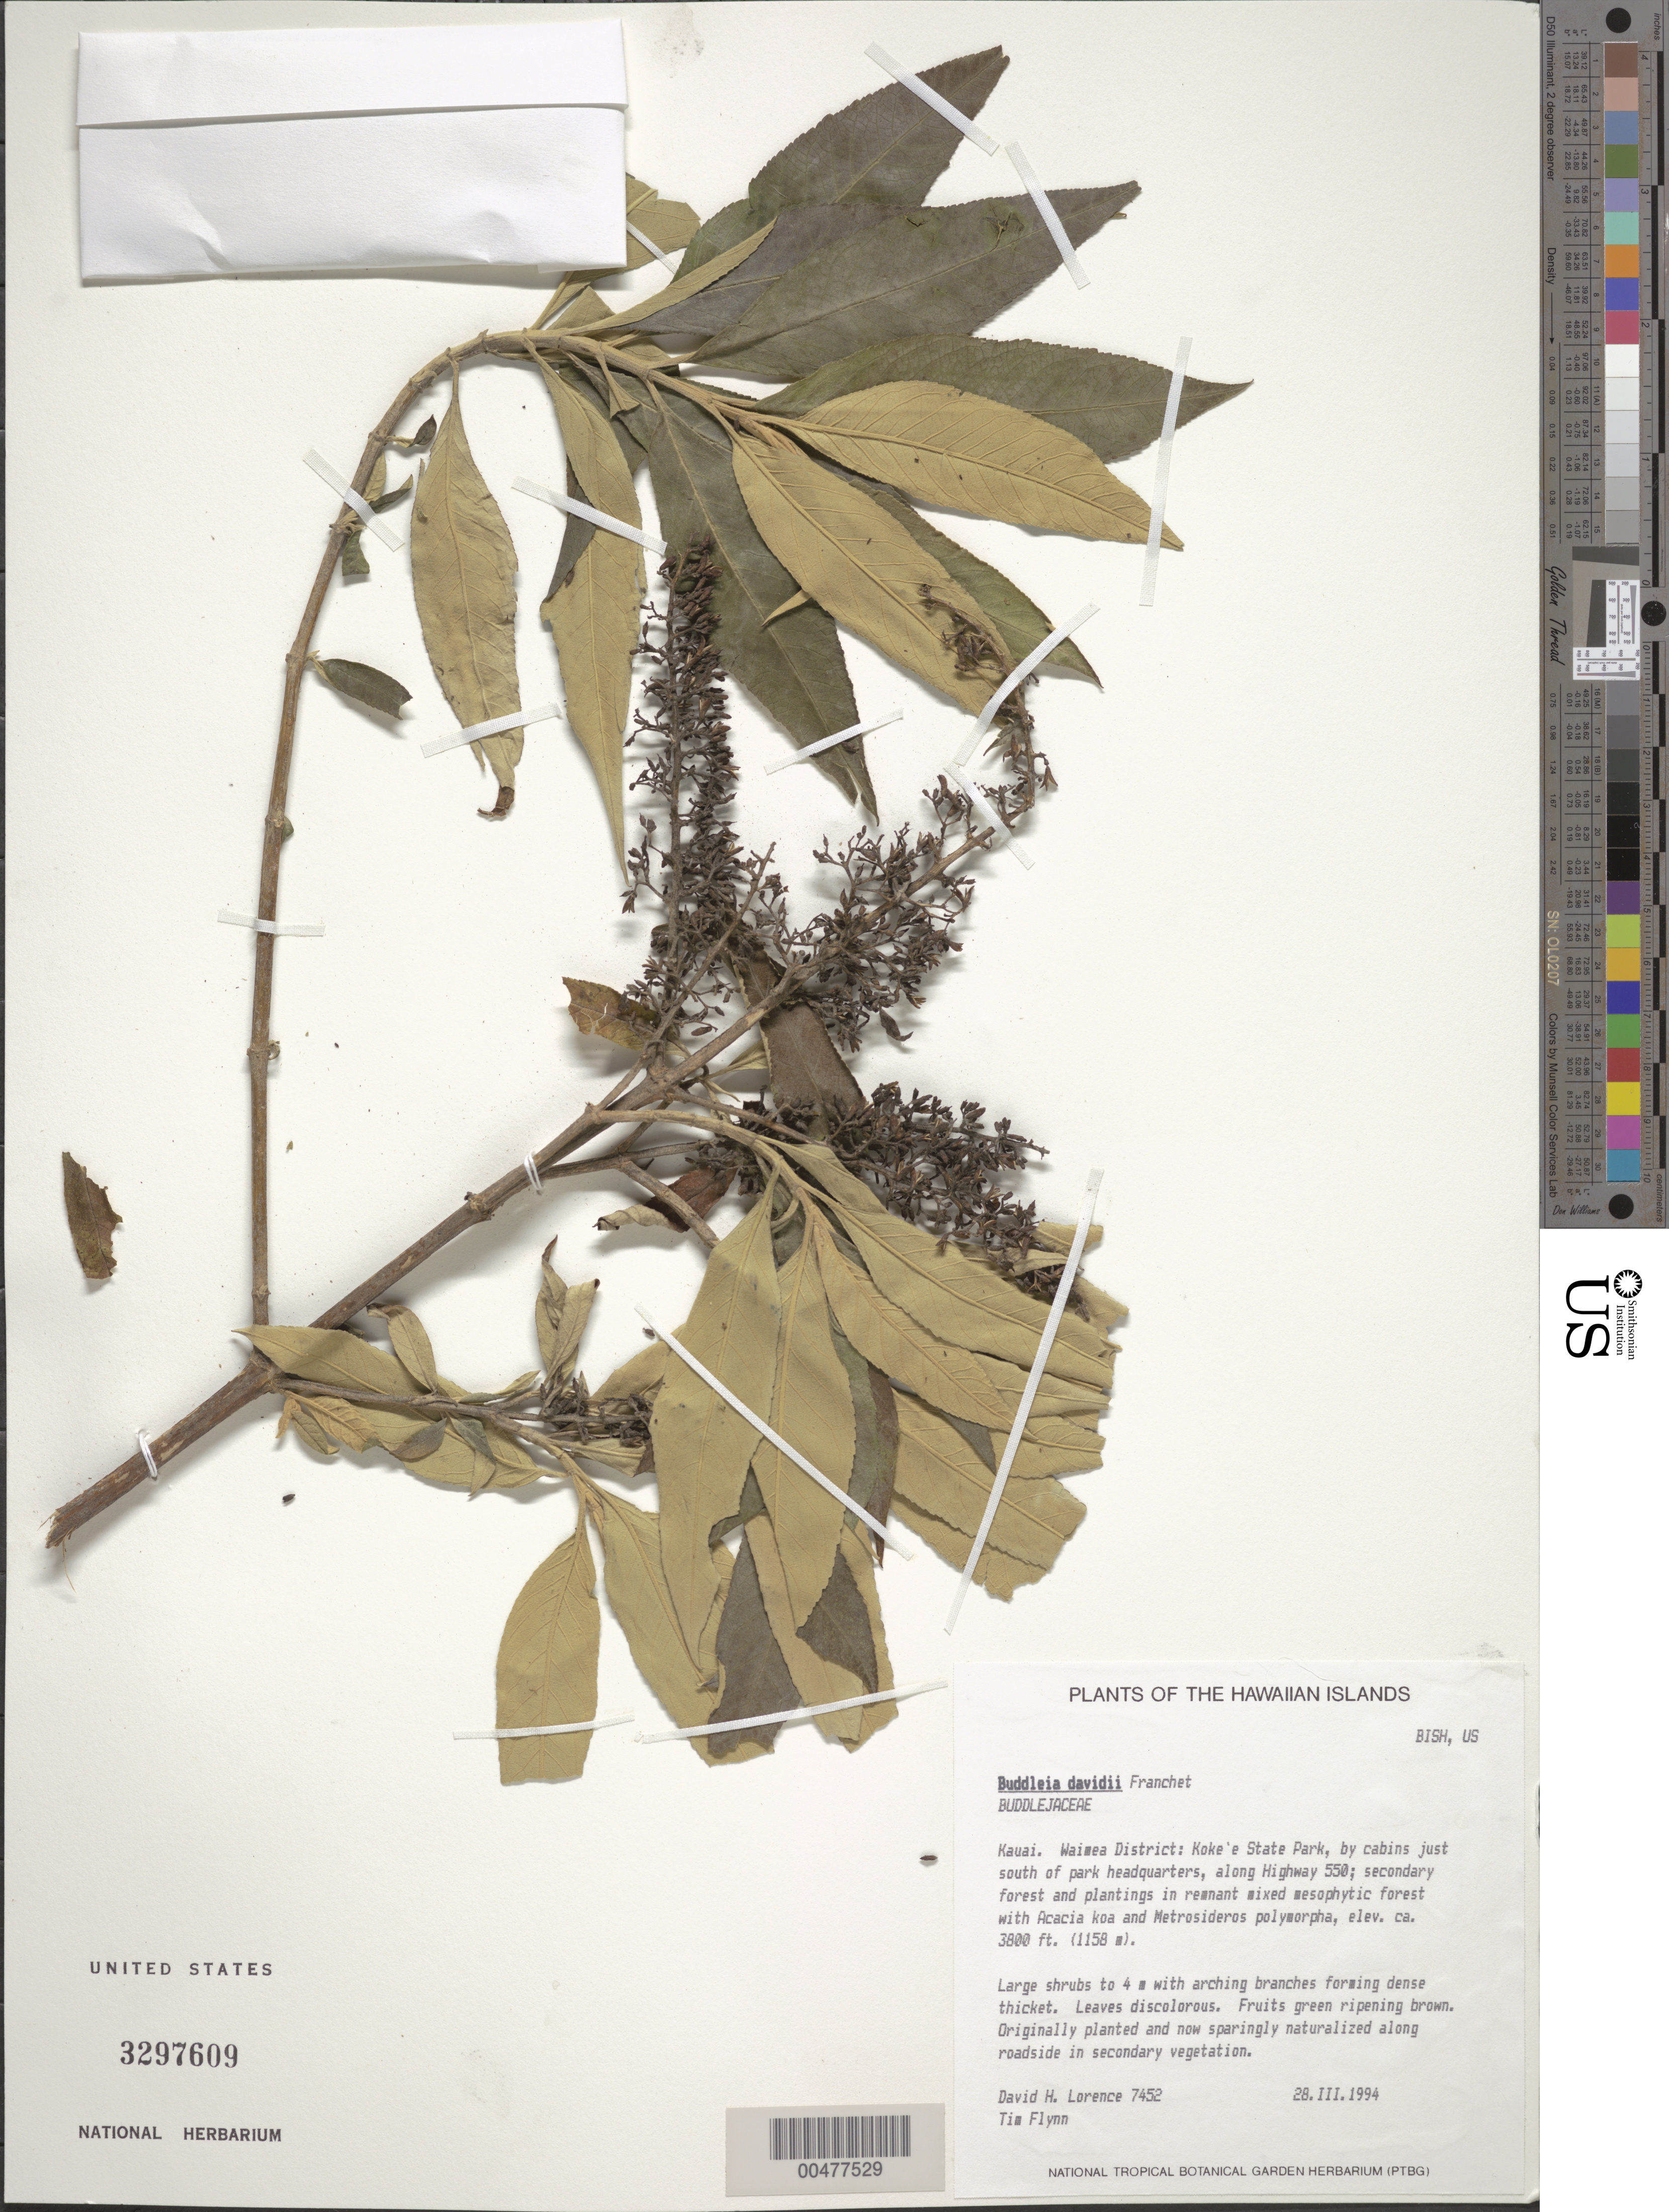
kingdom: Plantae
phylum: Tracheophyta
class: Magnoliopsida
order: Lamiales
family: Scrophulariaceae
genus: Buddleja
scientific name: Buddleja davidii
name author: Franch.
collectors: D. Lorence & T. W. Flynn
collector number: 7452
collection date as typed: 28 Mar 1994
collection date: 1994-03-28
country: United States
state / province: Hawaii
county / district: Kauai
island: Kaua'i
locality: Waimea Dist., Koke'e State Park, by cabins just S of park headqtrs., along Hwy 550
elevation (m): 1158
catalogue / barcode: US 3297609